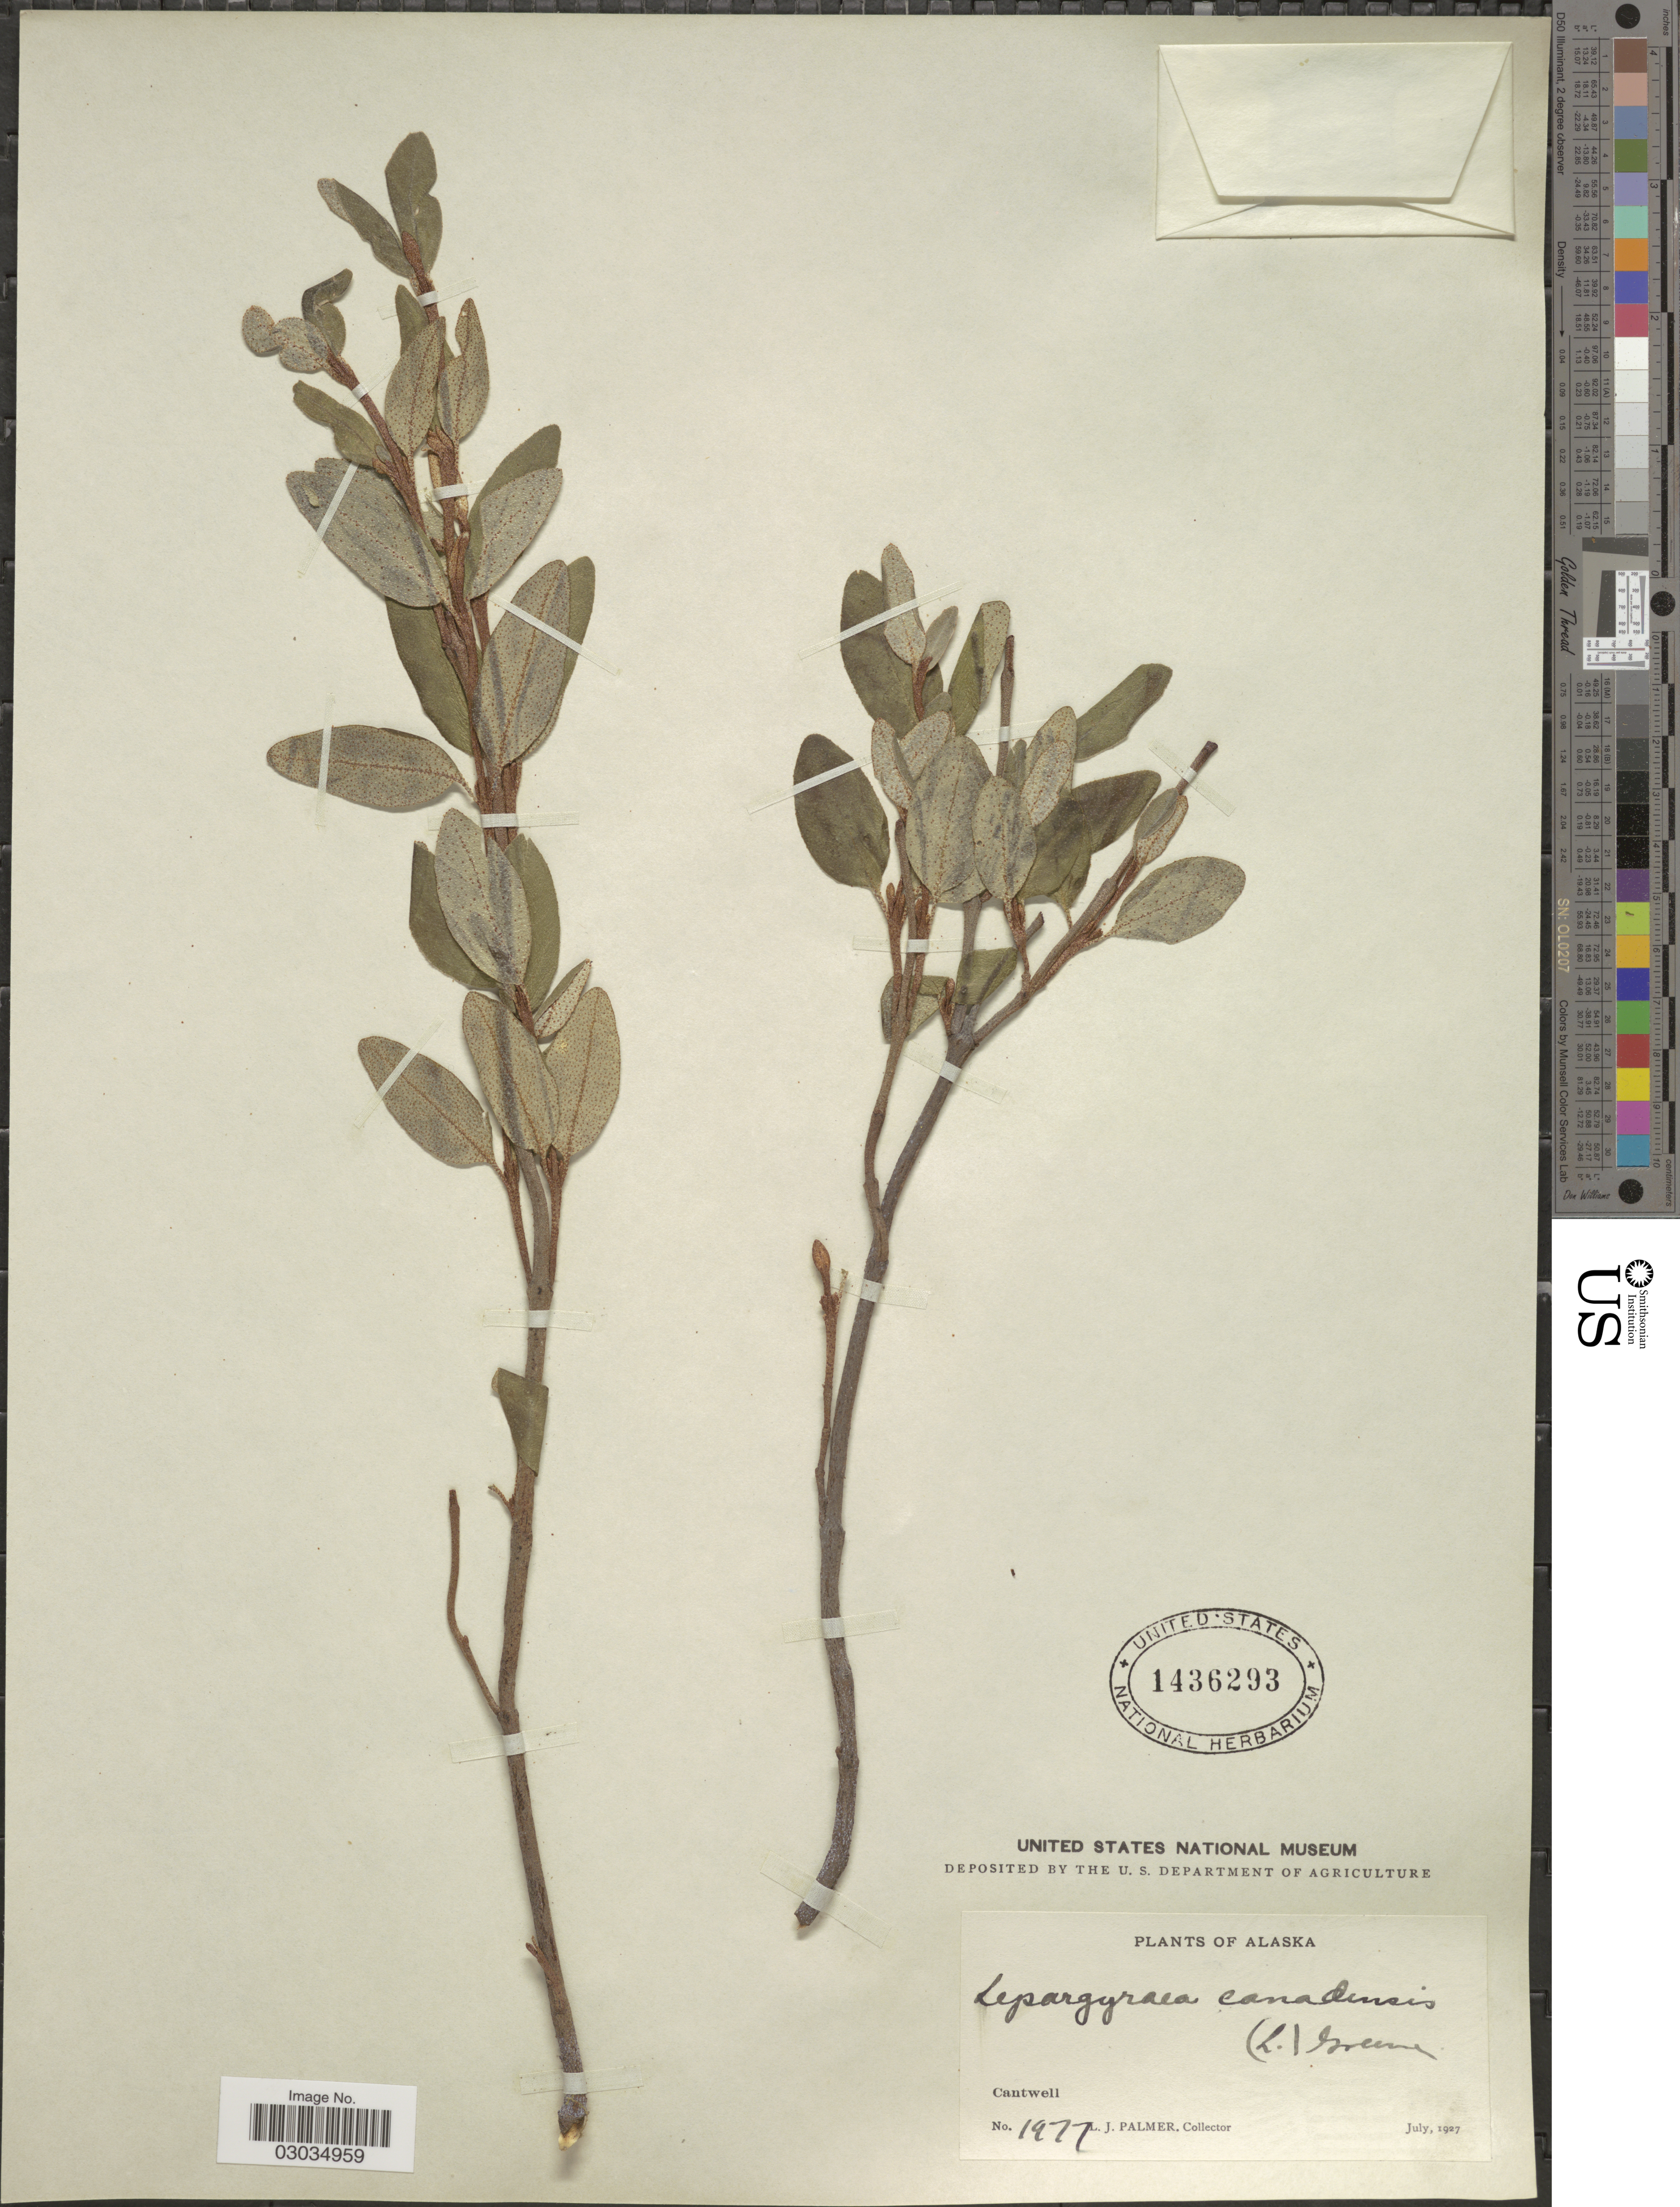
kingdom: Plantae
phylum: Tracheophyta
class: Magnoliopsida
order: Rosales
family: Elaeagnaceae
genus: Shepherdia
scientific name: Shepherdia canadensis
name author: (L.) Nutt.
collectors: L. J. Palmer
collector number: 1977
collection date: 1927-07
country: United States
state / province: Alaska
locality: Cantwell.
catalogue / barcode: US 1436293